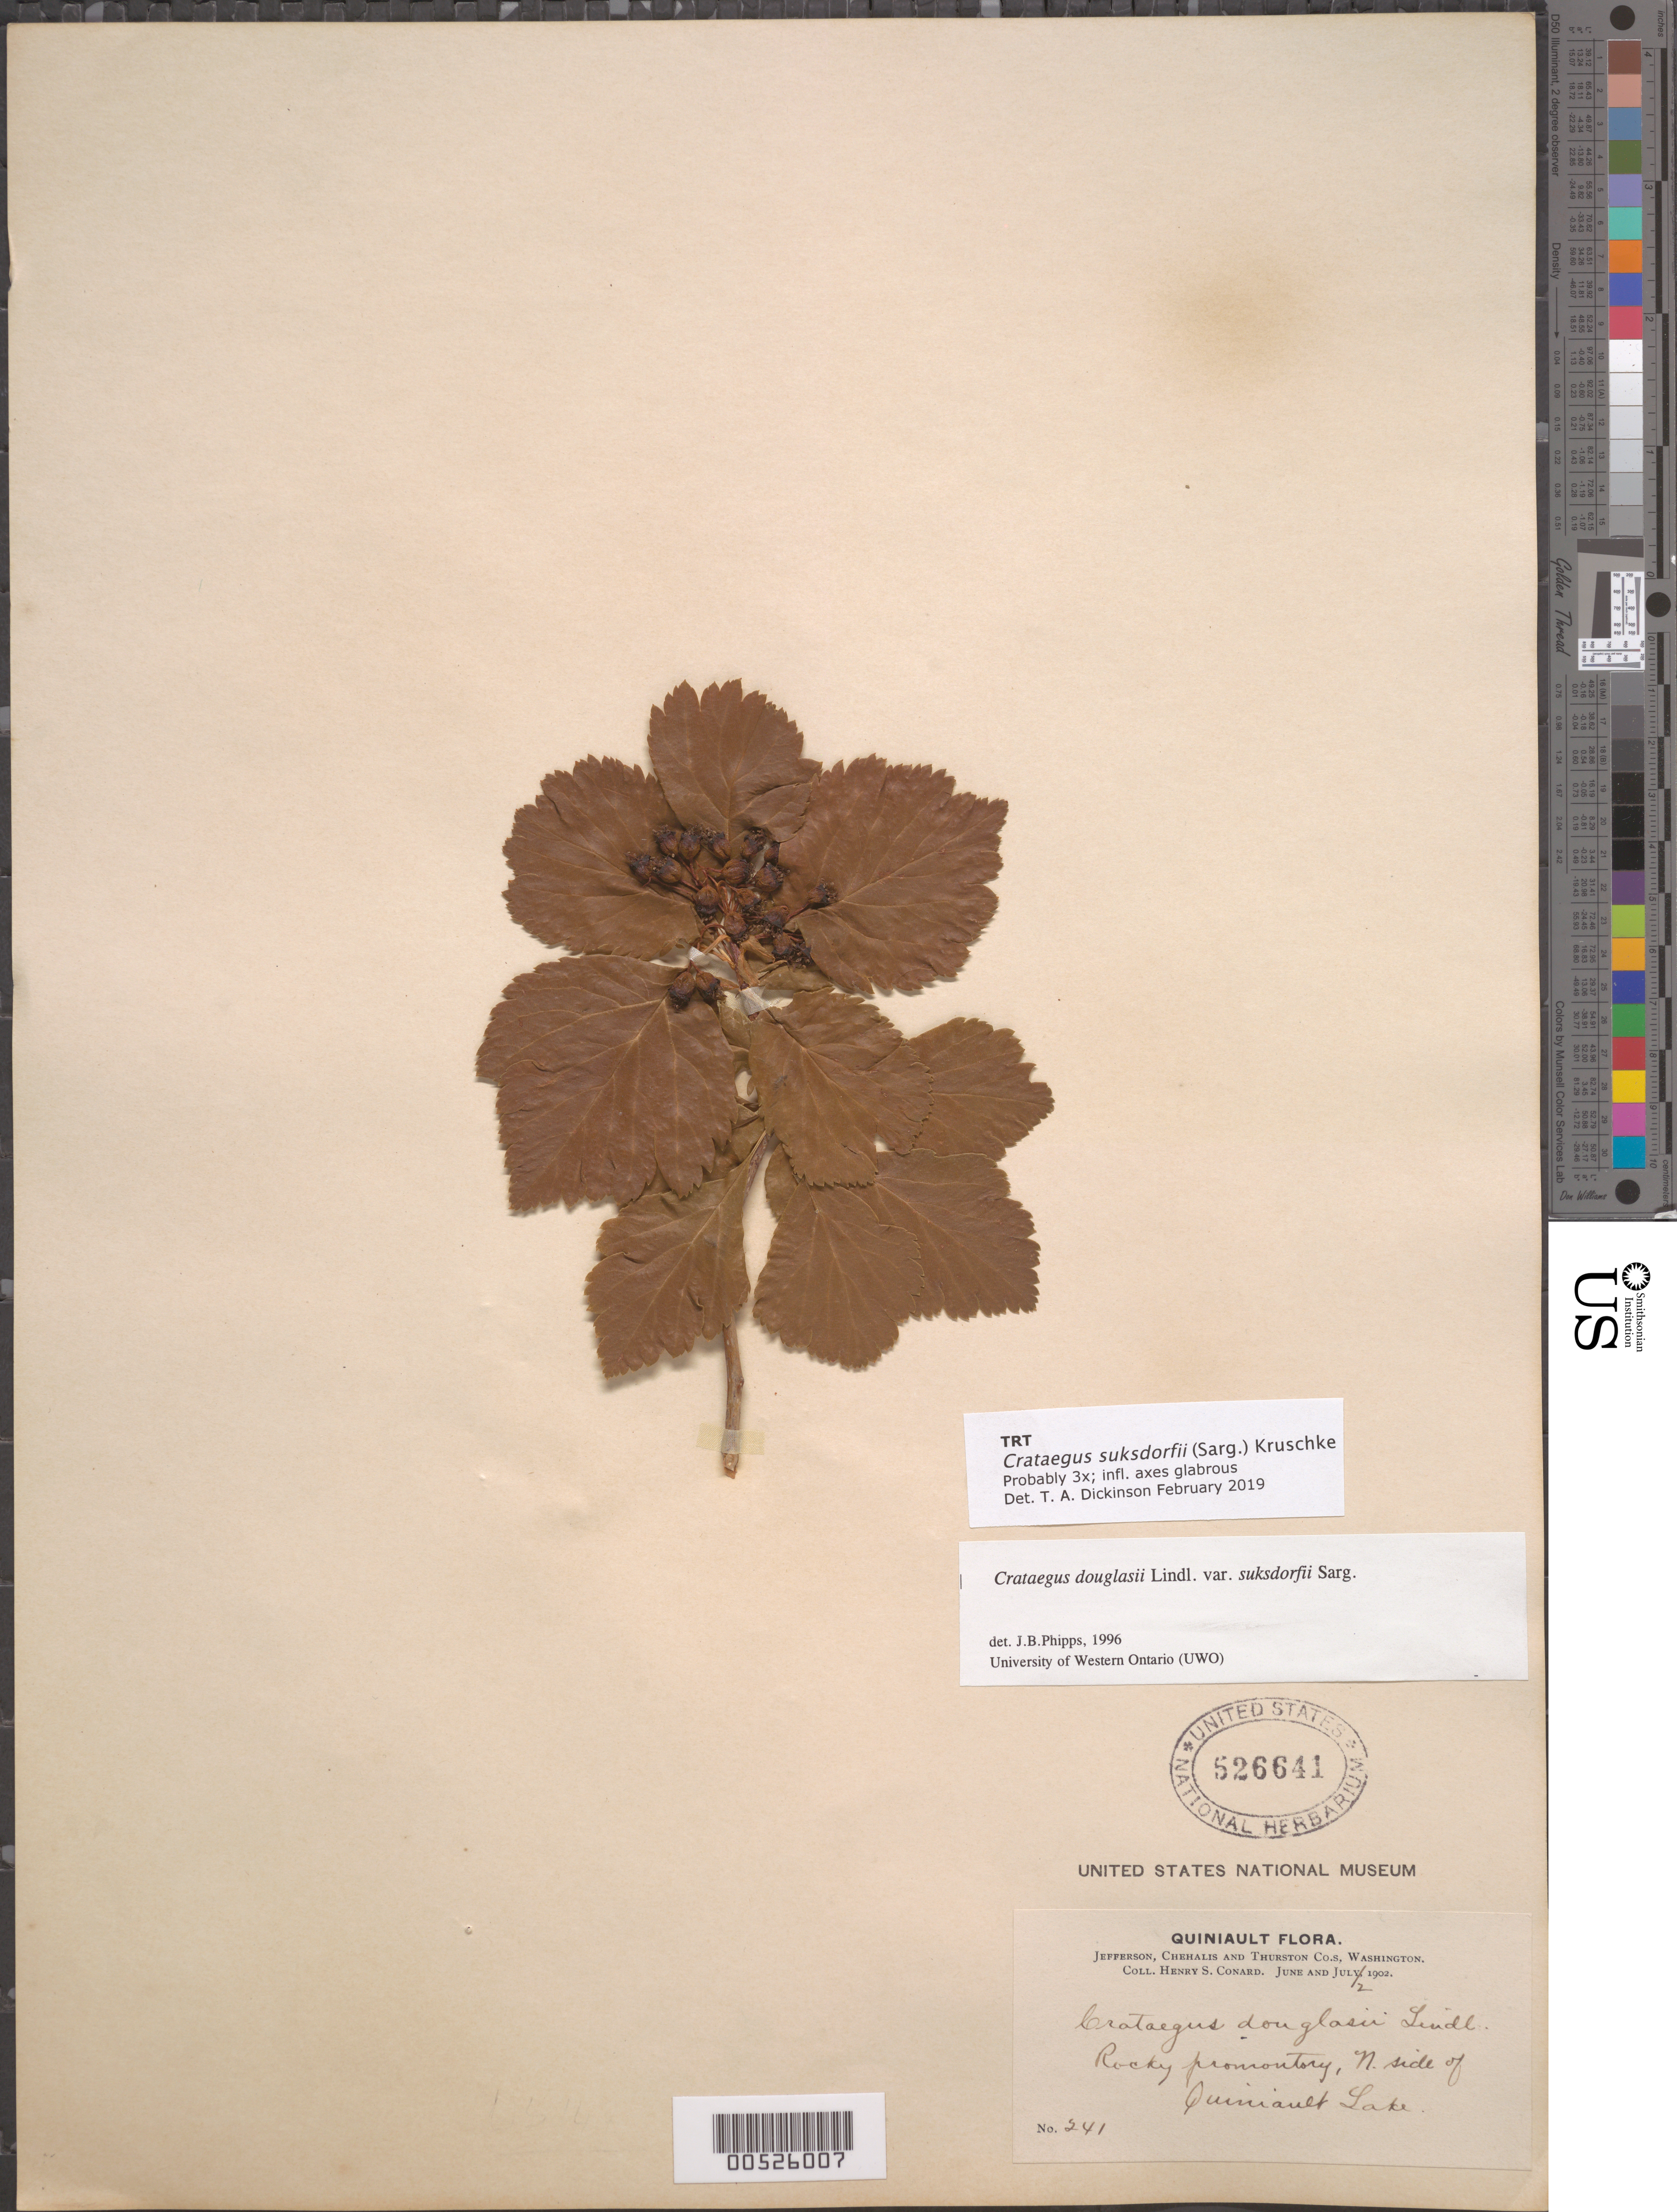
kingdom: Plantae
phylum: Tracheophyta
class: Magnoliopsida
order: Rosales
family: Rosaceae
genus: Crataegus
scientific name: Crataegus suksdorfii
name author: (Sarg.) Kruschke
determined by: Dickinson, Timothy A., Assistant Curator (TRT), University of Toronto (CANADA)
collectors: H. S. Conard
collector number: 241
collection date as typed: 02 Jun 1902 or 02 Jul 1902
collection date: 1902-06-02 or 1902-07-02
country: United States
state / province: Washington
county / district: Grays Harbor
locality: N side of Lake Quiniault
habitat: Rocky promintory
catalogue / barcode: US 526641